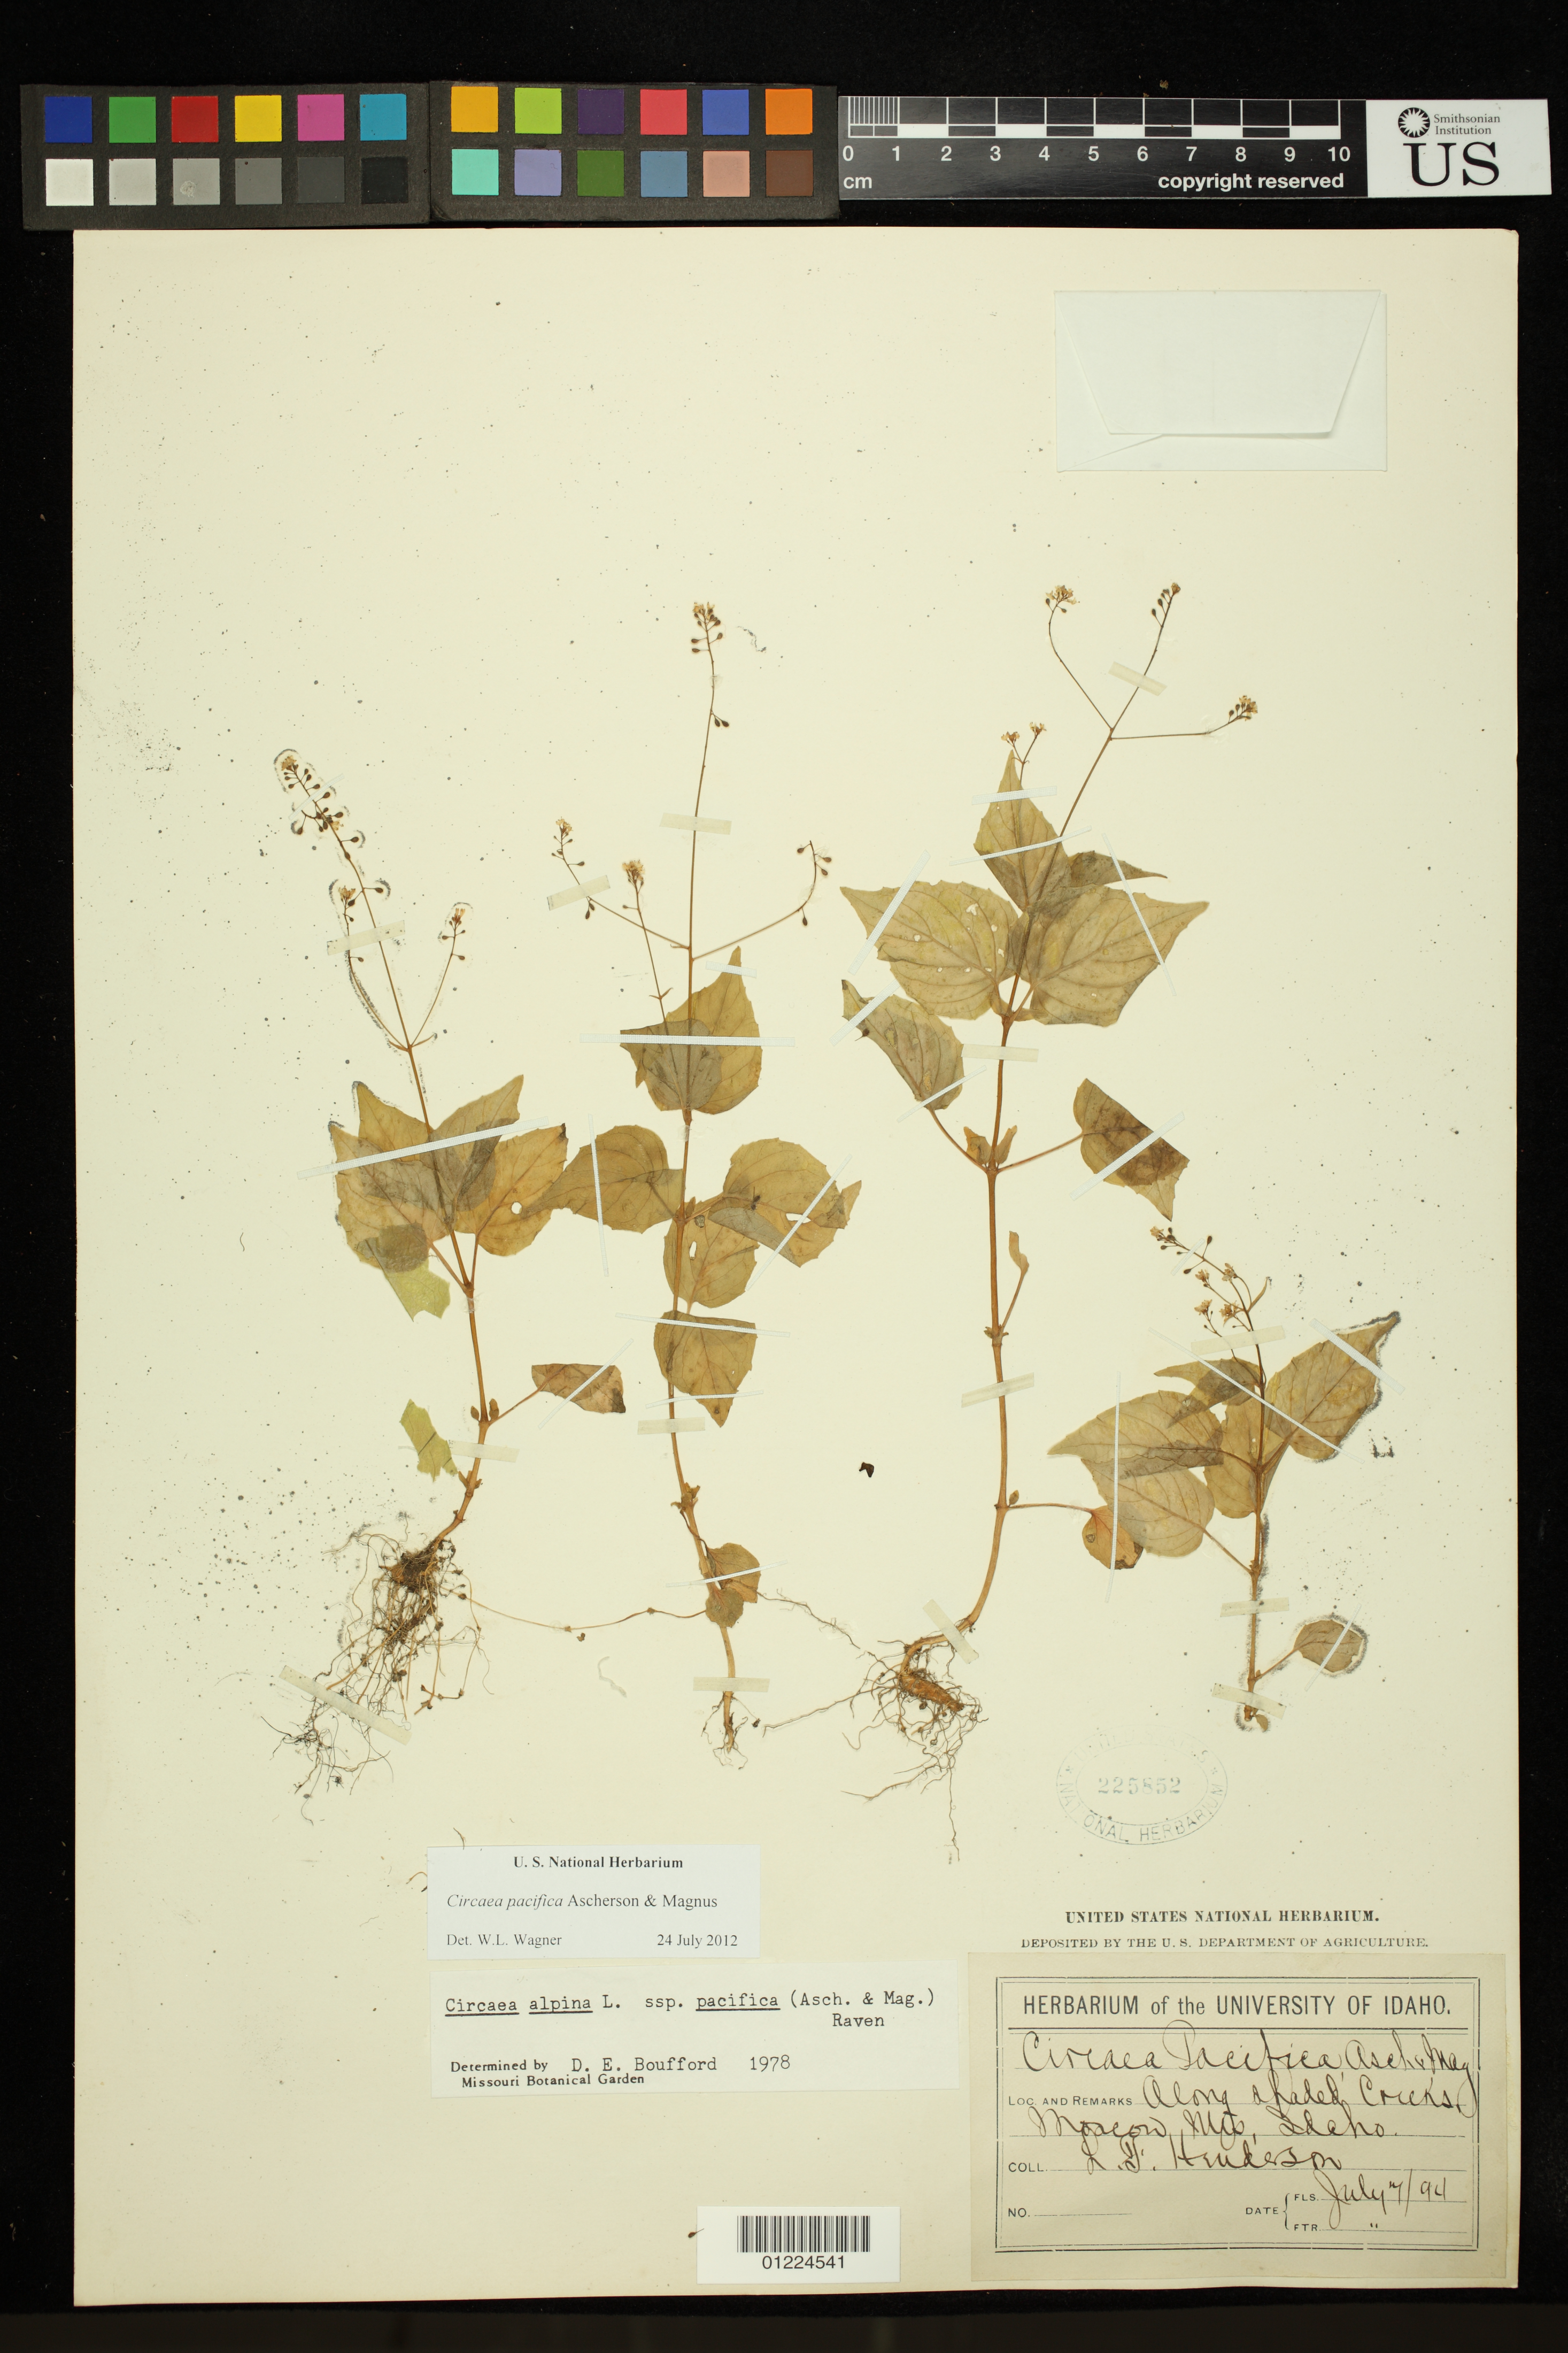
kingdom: Plantae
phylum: Tracheophyta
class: Magnoliopsida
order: Myrtales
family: Onagraceae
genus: Circaea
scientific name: Circaea pacifica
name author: Asch. & Magnus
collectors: L. F. Henderson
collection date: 1894-07-07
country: United States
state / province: Idaho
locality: Moscow Mountains, near Moscow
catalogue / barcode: US 225852